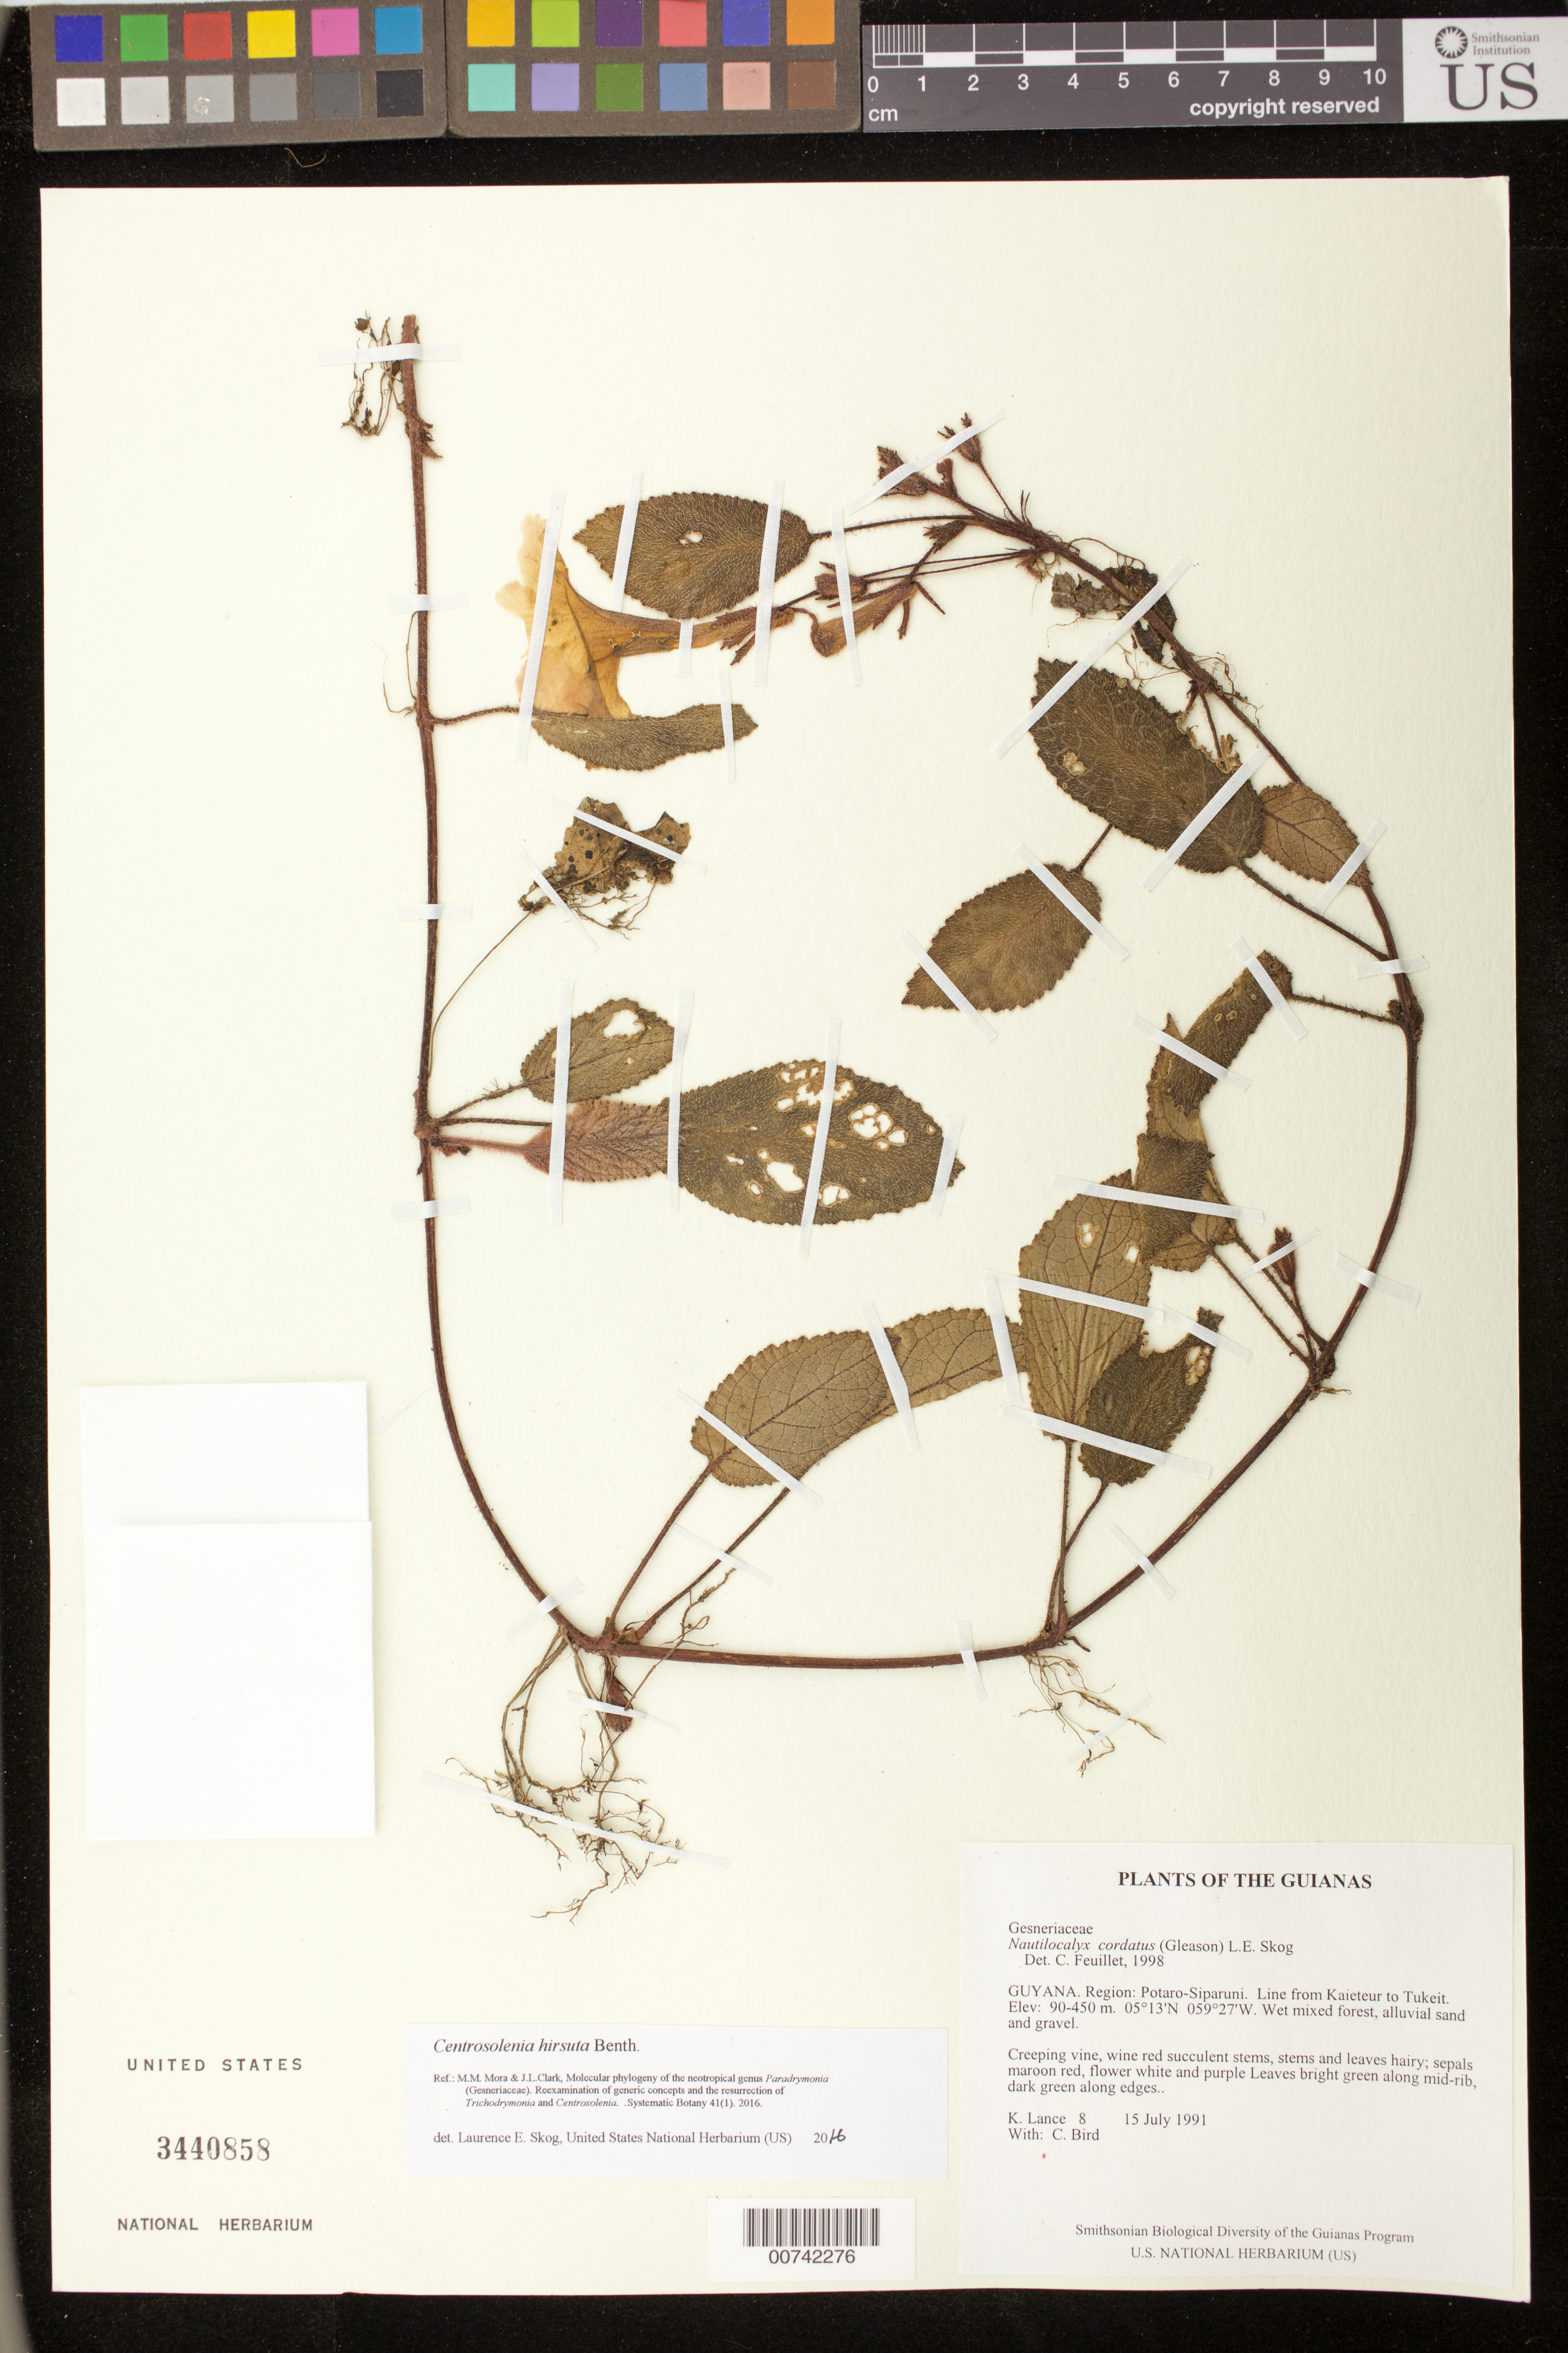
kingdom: Plantae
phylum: Tracheophyta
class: Magnoliopsida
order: Lamiales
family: Gesneriaceae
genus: Centrosolenia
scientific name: Centrosolenia hirsuta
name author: Benth.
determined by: Skog, Laurence E.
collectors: K. Lance & C. Bird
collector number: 8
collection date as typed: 15 July 1991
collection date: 1991-07-15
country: Guyana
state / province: Potaro-Siparuni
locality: Line from Kaieteur to Tukeit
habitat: Wet mixed forest, alluvial sand and gravel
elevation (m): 90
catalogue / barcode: US 3440858